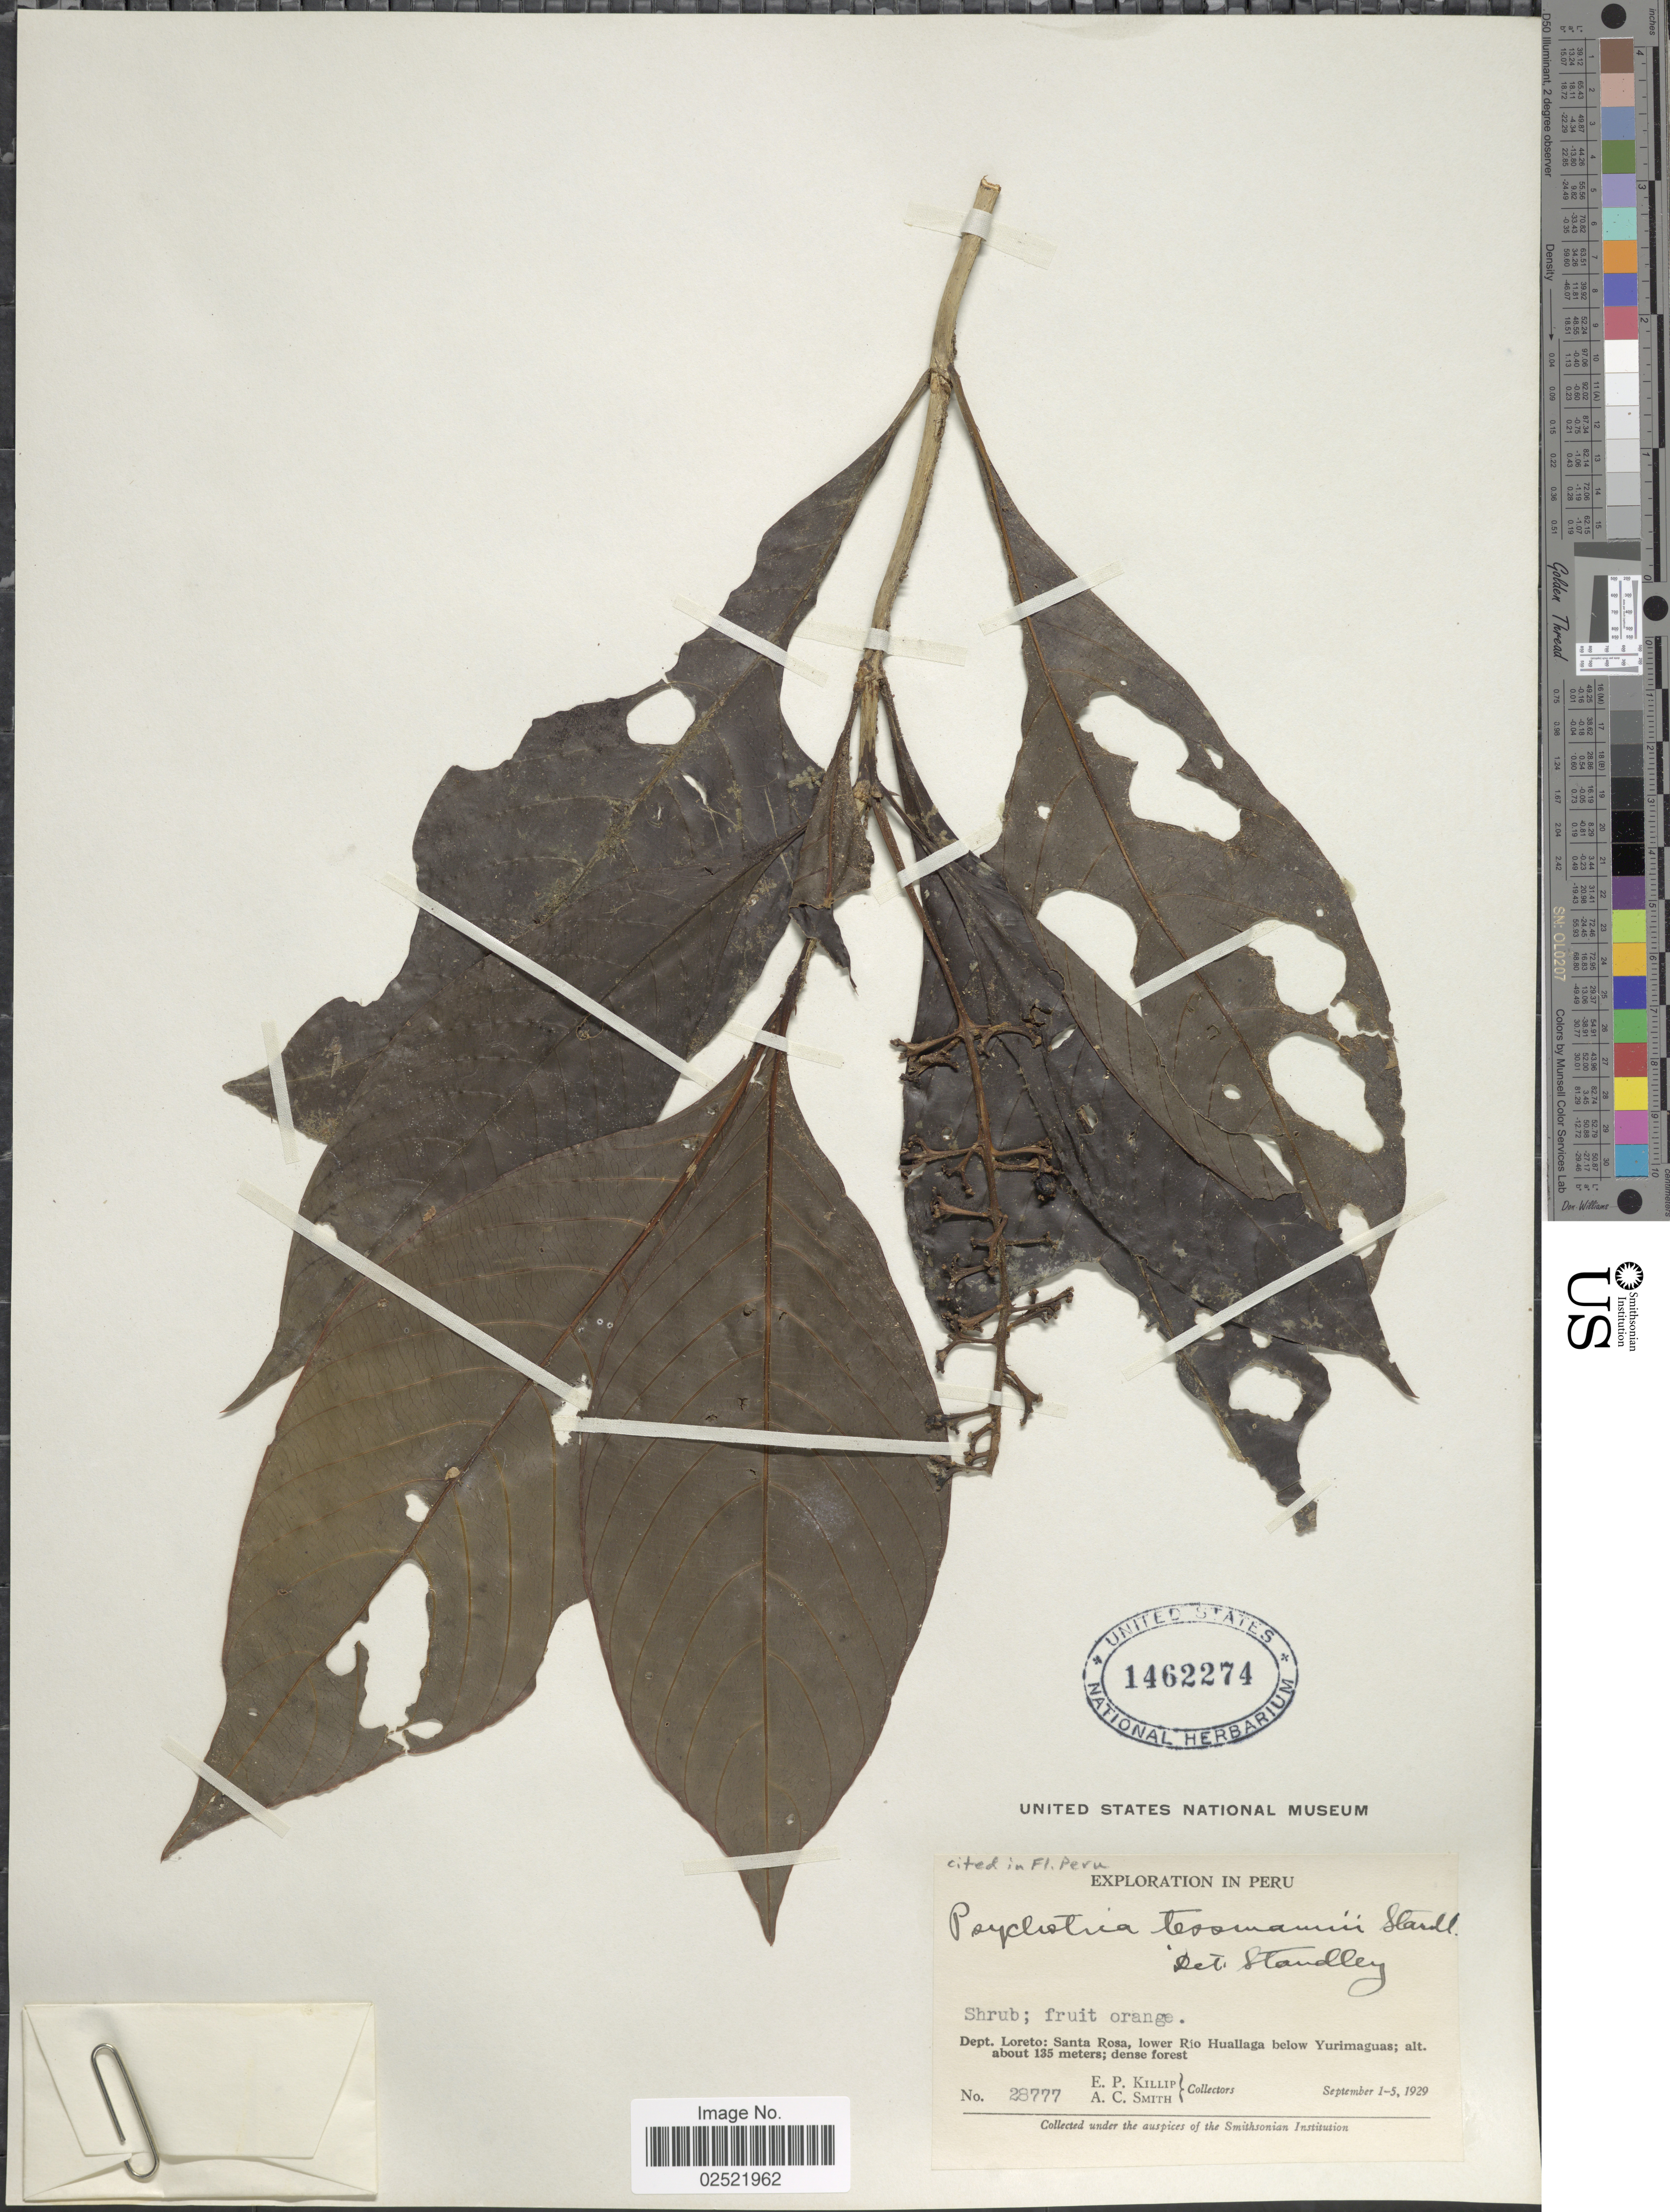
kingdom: Plantae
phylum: Tracheophyta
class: Magnoliopsida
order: Gentianales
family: Rubiaceae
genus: Psychotria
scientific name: Psychotria tessmannii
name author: Standl.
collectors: E. P. Killip & A. C. Smith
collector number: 28777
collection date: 1929-09-01/1929-09-05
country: Peru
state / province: Loreto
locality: Santa Rosa, lower Rio Huallaga below Yurimaguas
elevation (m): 135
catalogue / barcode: US 1462274